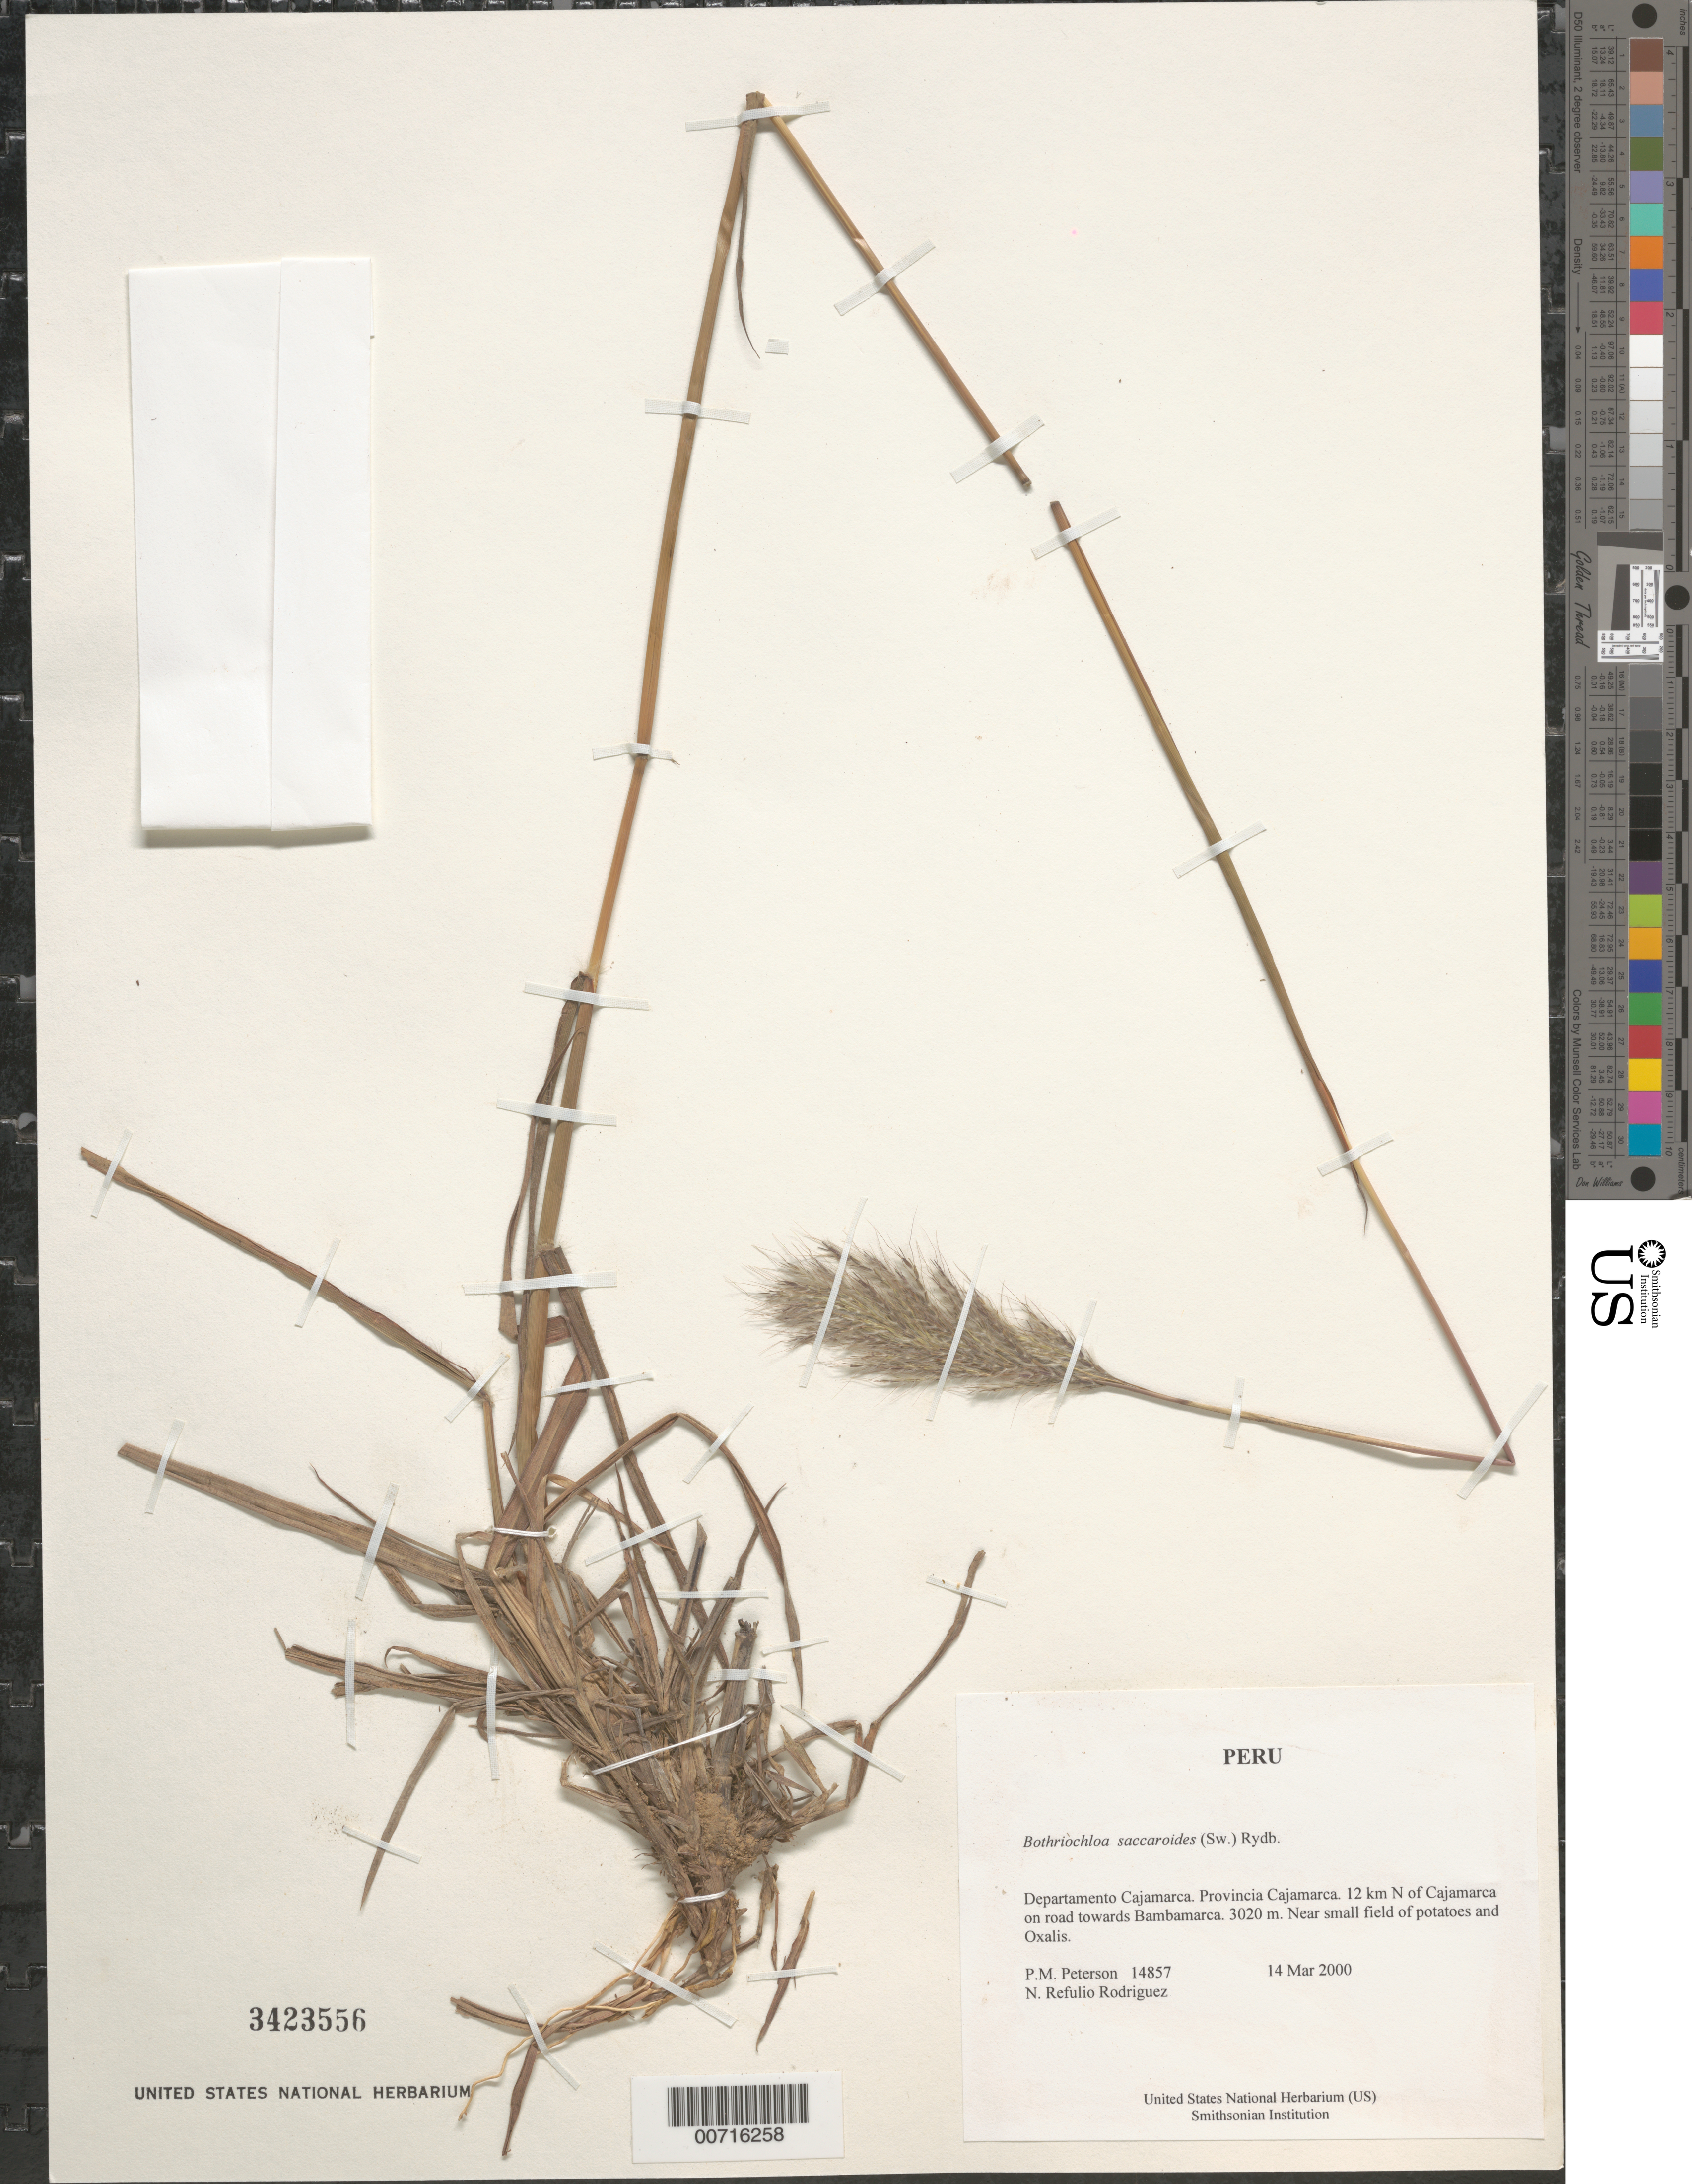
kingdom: Plantae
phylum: Tracheophyta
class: Liliopsida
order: Poales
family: Poaceae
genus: Bothriochloa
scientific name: Bothriochloa saccharoides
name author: (Sw.) Rydb.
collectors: P. M. Peterson & N. Refulio-Rodríguez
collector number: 14857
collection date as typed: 14 Mar 2000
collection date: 2000-03-14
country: Peru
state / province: Cajamarca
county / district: Cajamarca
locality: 12 km N of Cajamarca on road towards Bambamarca.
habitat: Near small field of potatoes and Oxalis.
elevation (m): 3020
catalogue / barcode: US 3423556